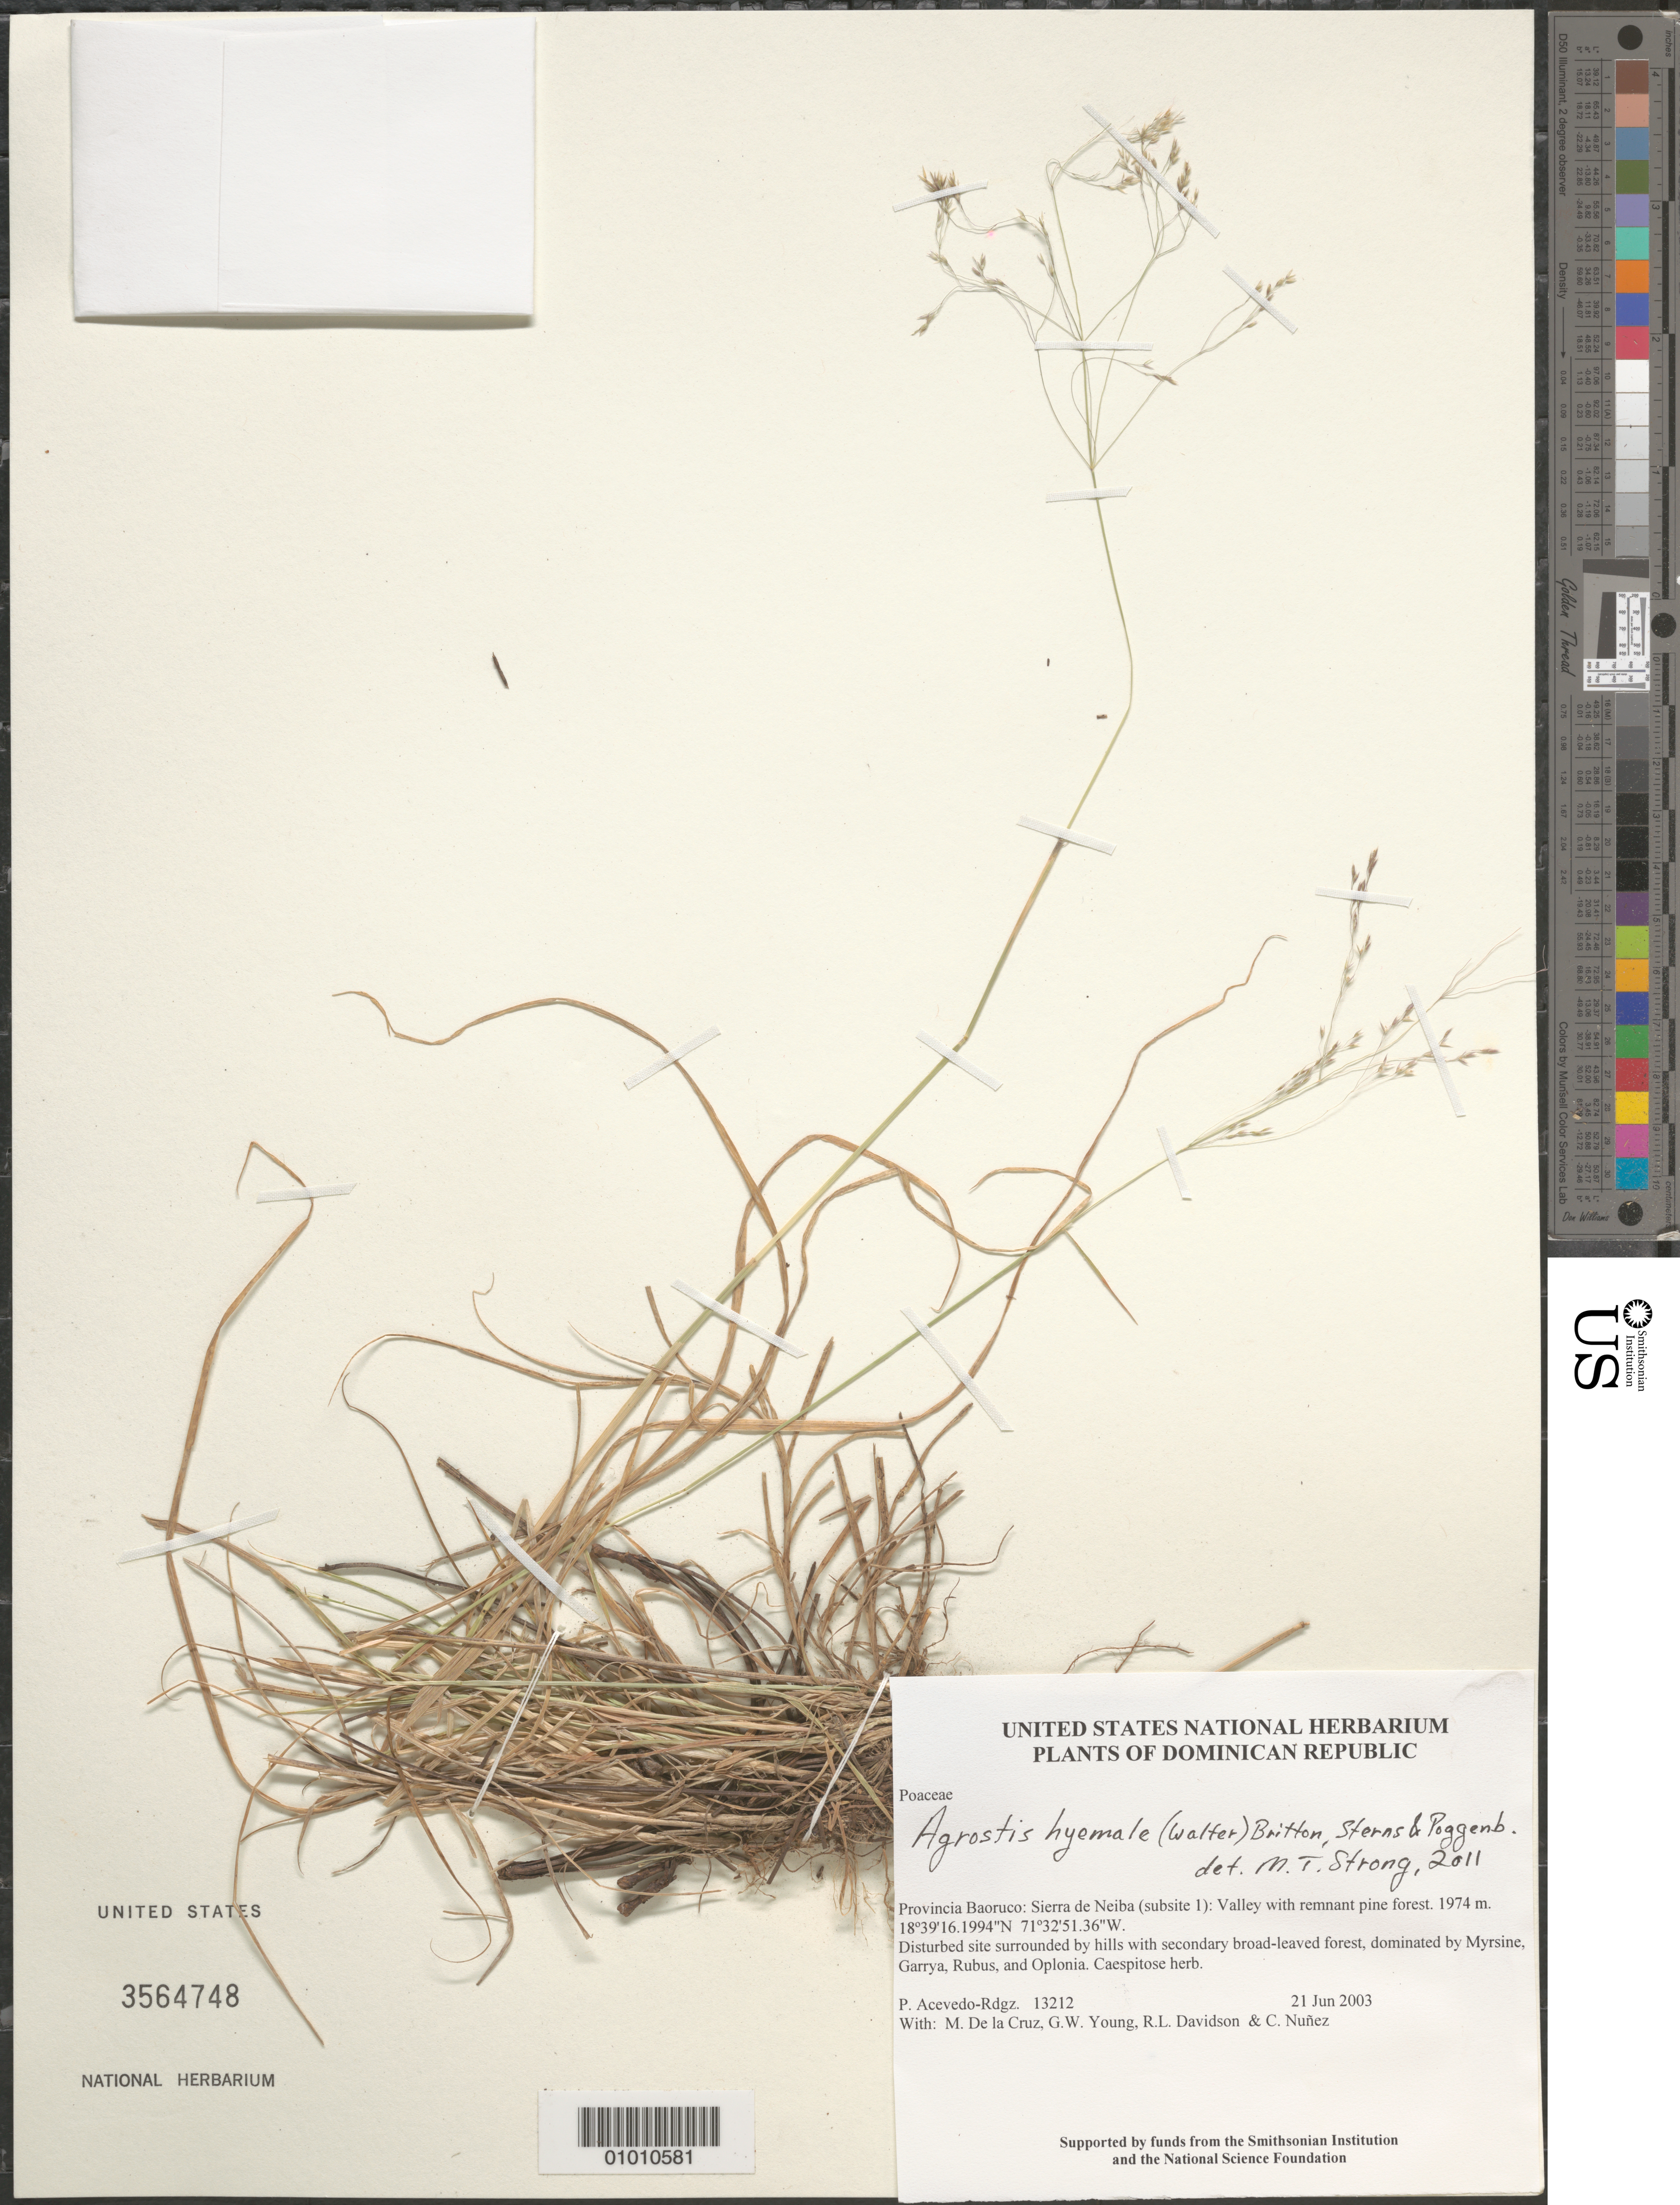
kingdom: Plantae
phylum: Tracheophyta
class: Liliopsida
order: Poales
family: Poaceae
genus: Agrostis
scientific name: Agrostis hyemalis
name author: (Walter) Britton et al.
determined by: Strong, M. T., (US), Smithsonian Institution - National Museum of Natural History (UNITED STATES)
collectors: P. Acevedo-Rodr., M. de la Cruz, J. Rawlins, G. Young, R. Davidson & C. Nunez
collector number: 13212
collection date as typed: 21 Jun 2003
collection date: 2003-06-21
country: Dominican Republic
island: Hispaniola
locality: Provincia Baoruco: Sierra de Neiba (subsite 1): Valley with remnant pine forest.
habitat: Disturbed site surrounded by hills with secondary broad-leaved forest, dominated by Myrsine, Garrya, Rubus, and Oplonia.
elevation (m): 1974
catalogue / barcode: US 3564748